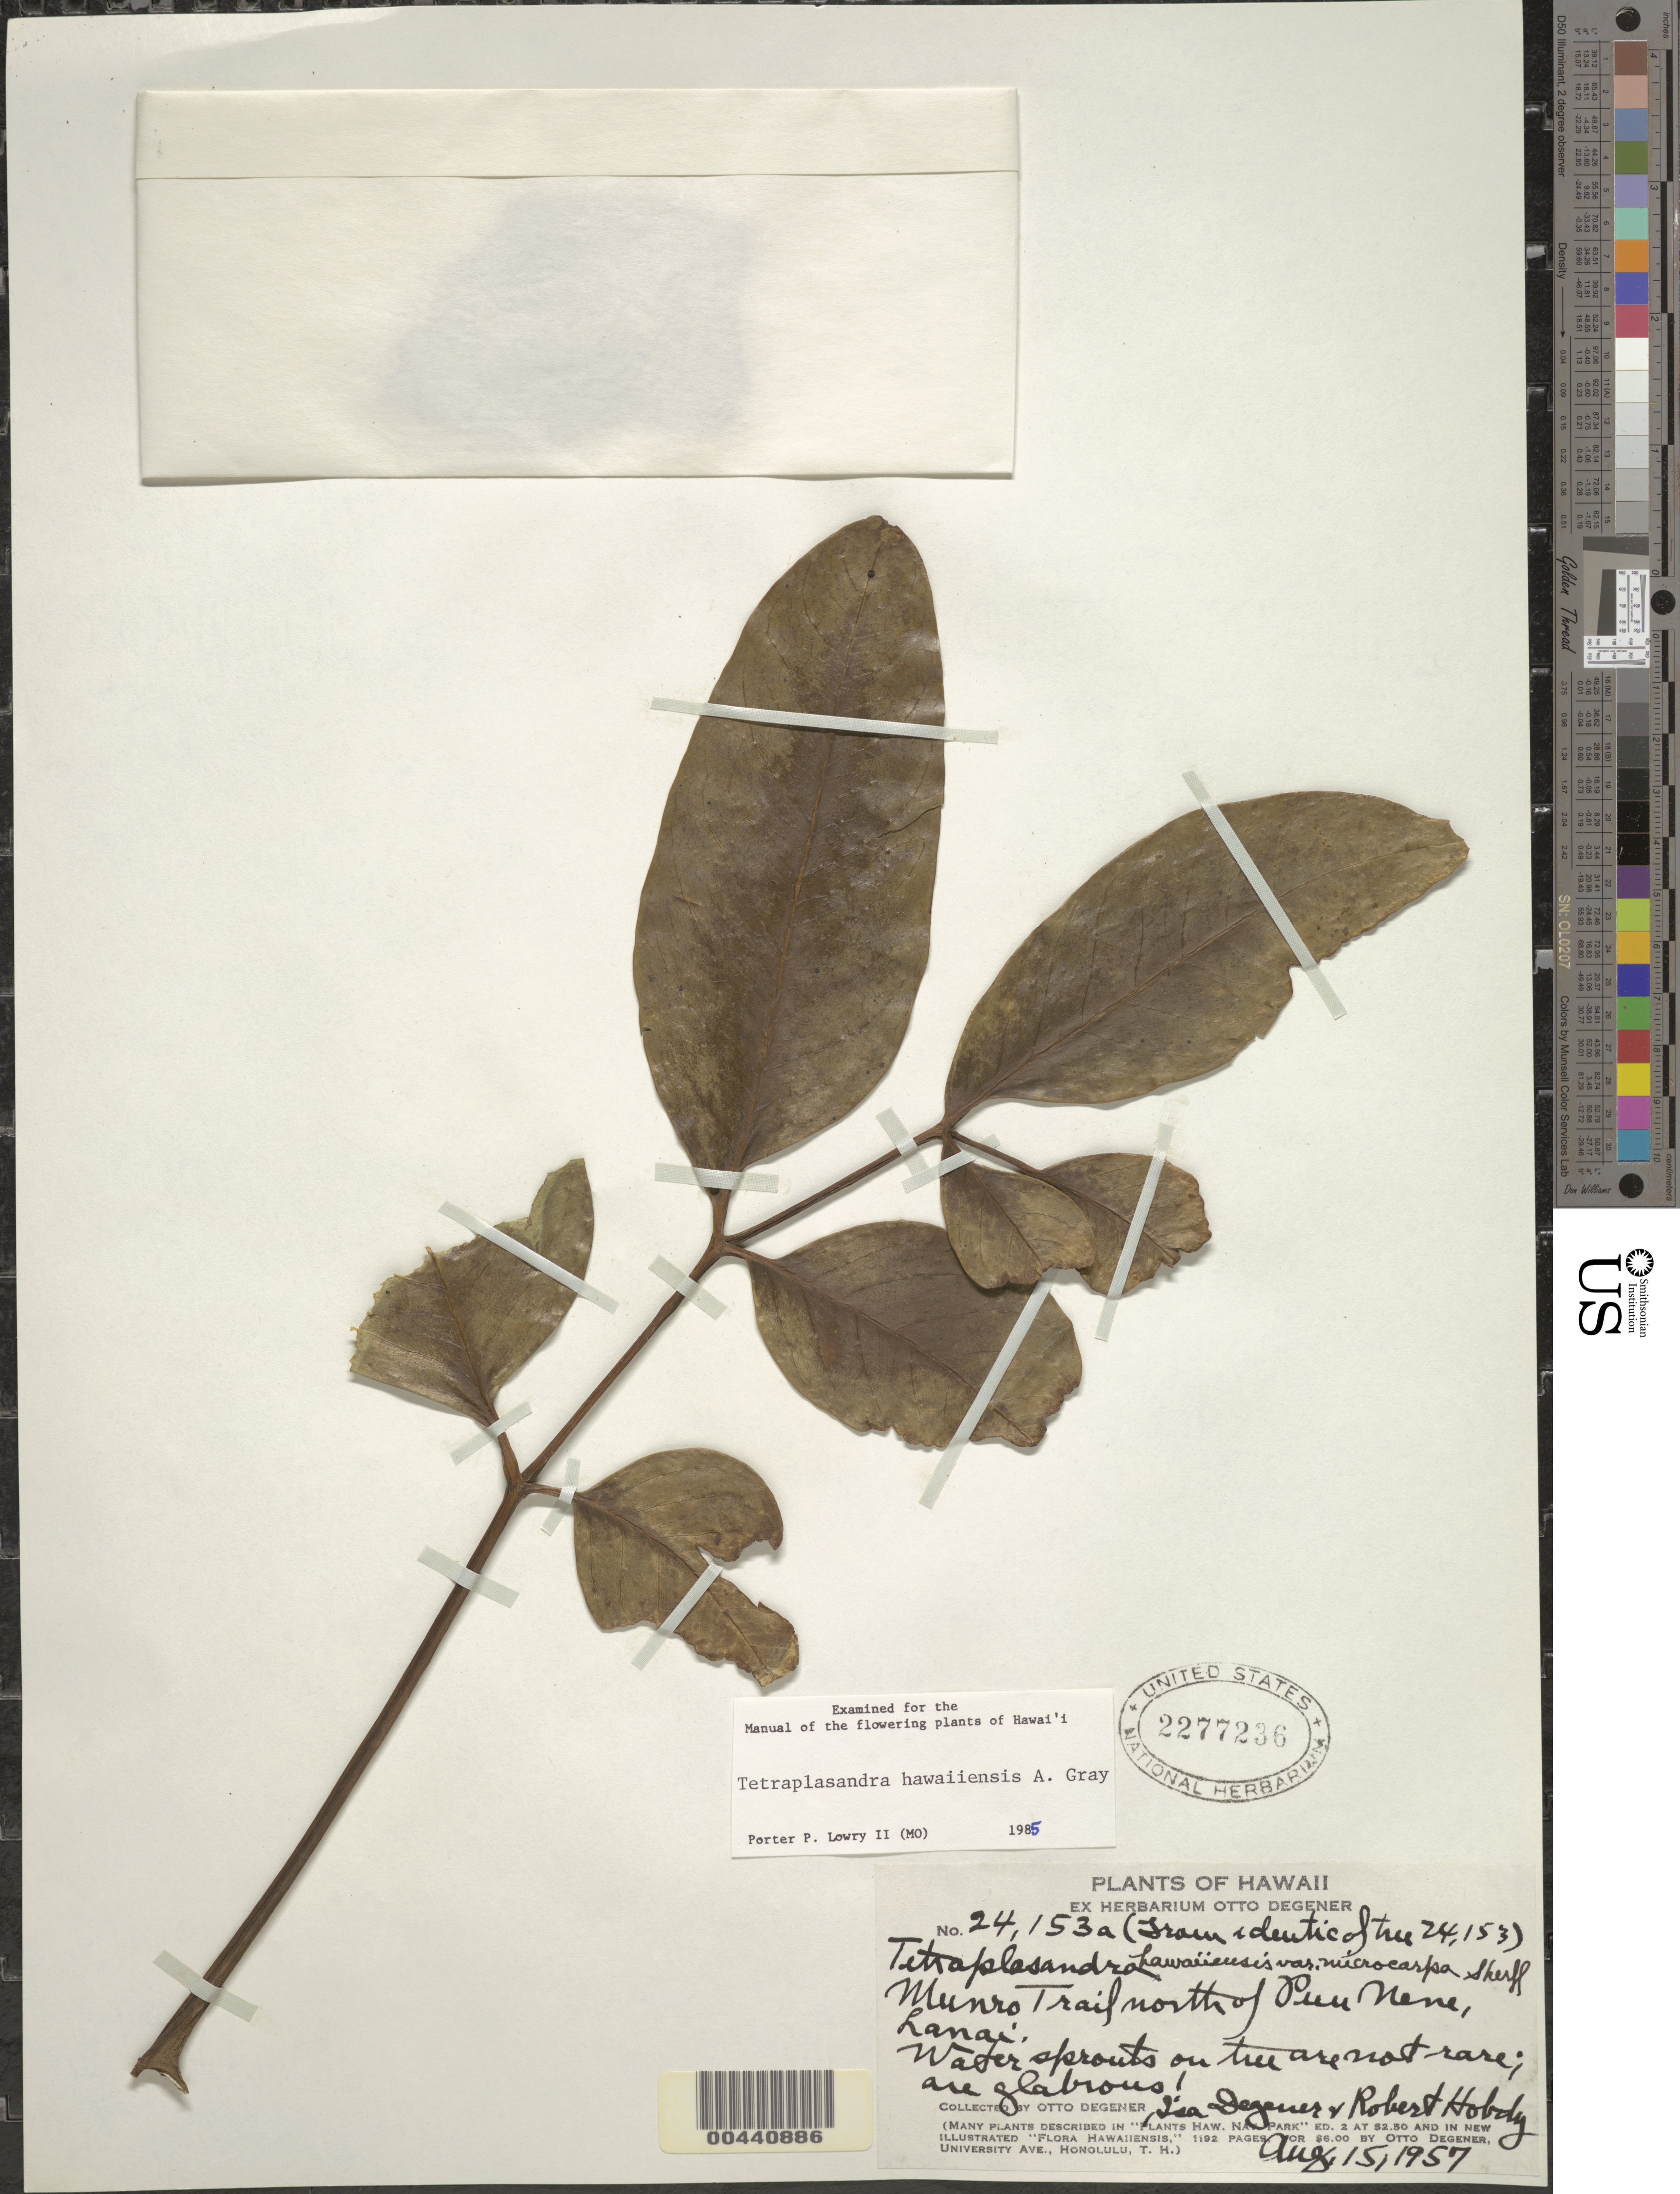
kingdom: Plantae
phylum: Tracheophyta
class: Magnoliopsida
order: Apiales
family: Araliaceae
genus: Polyscias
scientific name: Polyscias hawaiensis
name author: (A. Gray) Lowry & G. M. Plunkett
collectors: O. Degener, I. Degener & R. Hobdy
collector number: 24153a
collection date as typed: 15 Aug 1957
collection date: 1957-08-15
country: United States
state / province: Hawaii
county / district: Maui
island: Lana'i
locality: Munro Trail north of Puu Nene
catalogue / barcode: US 2277236